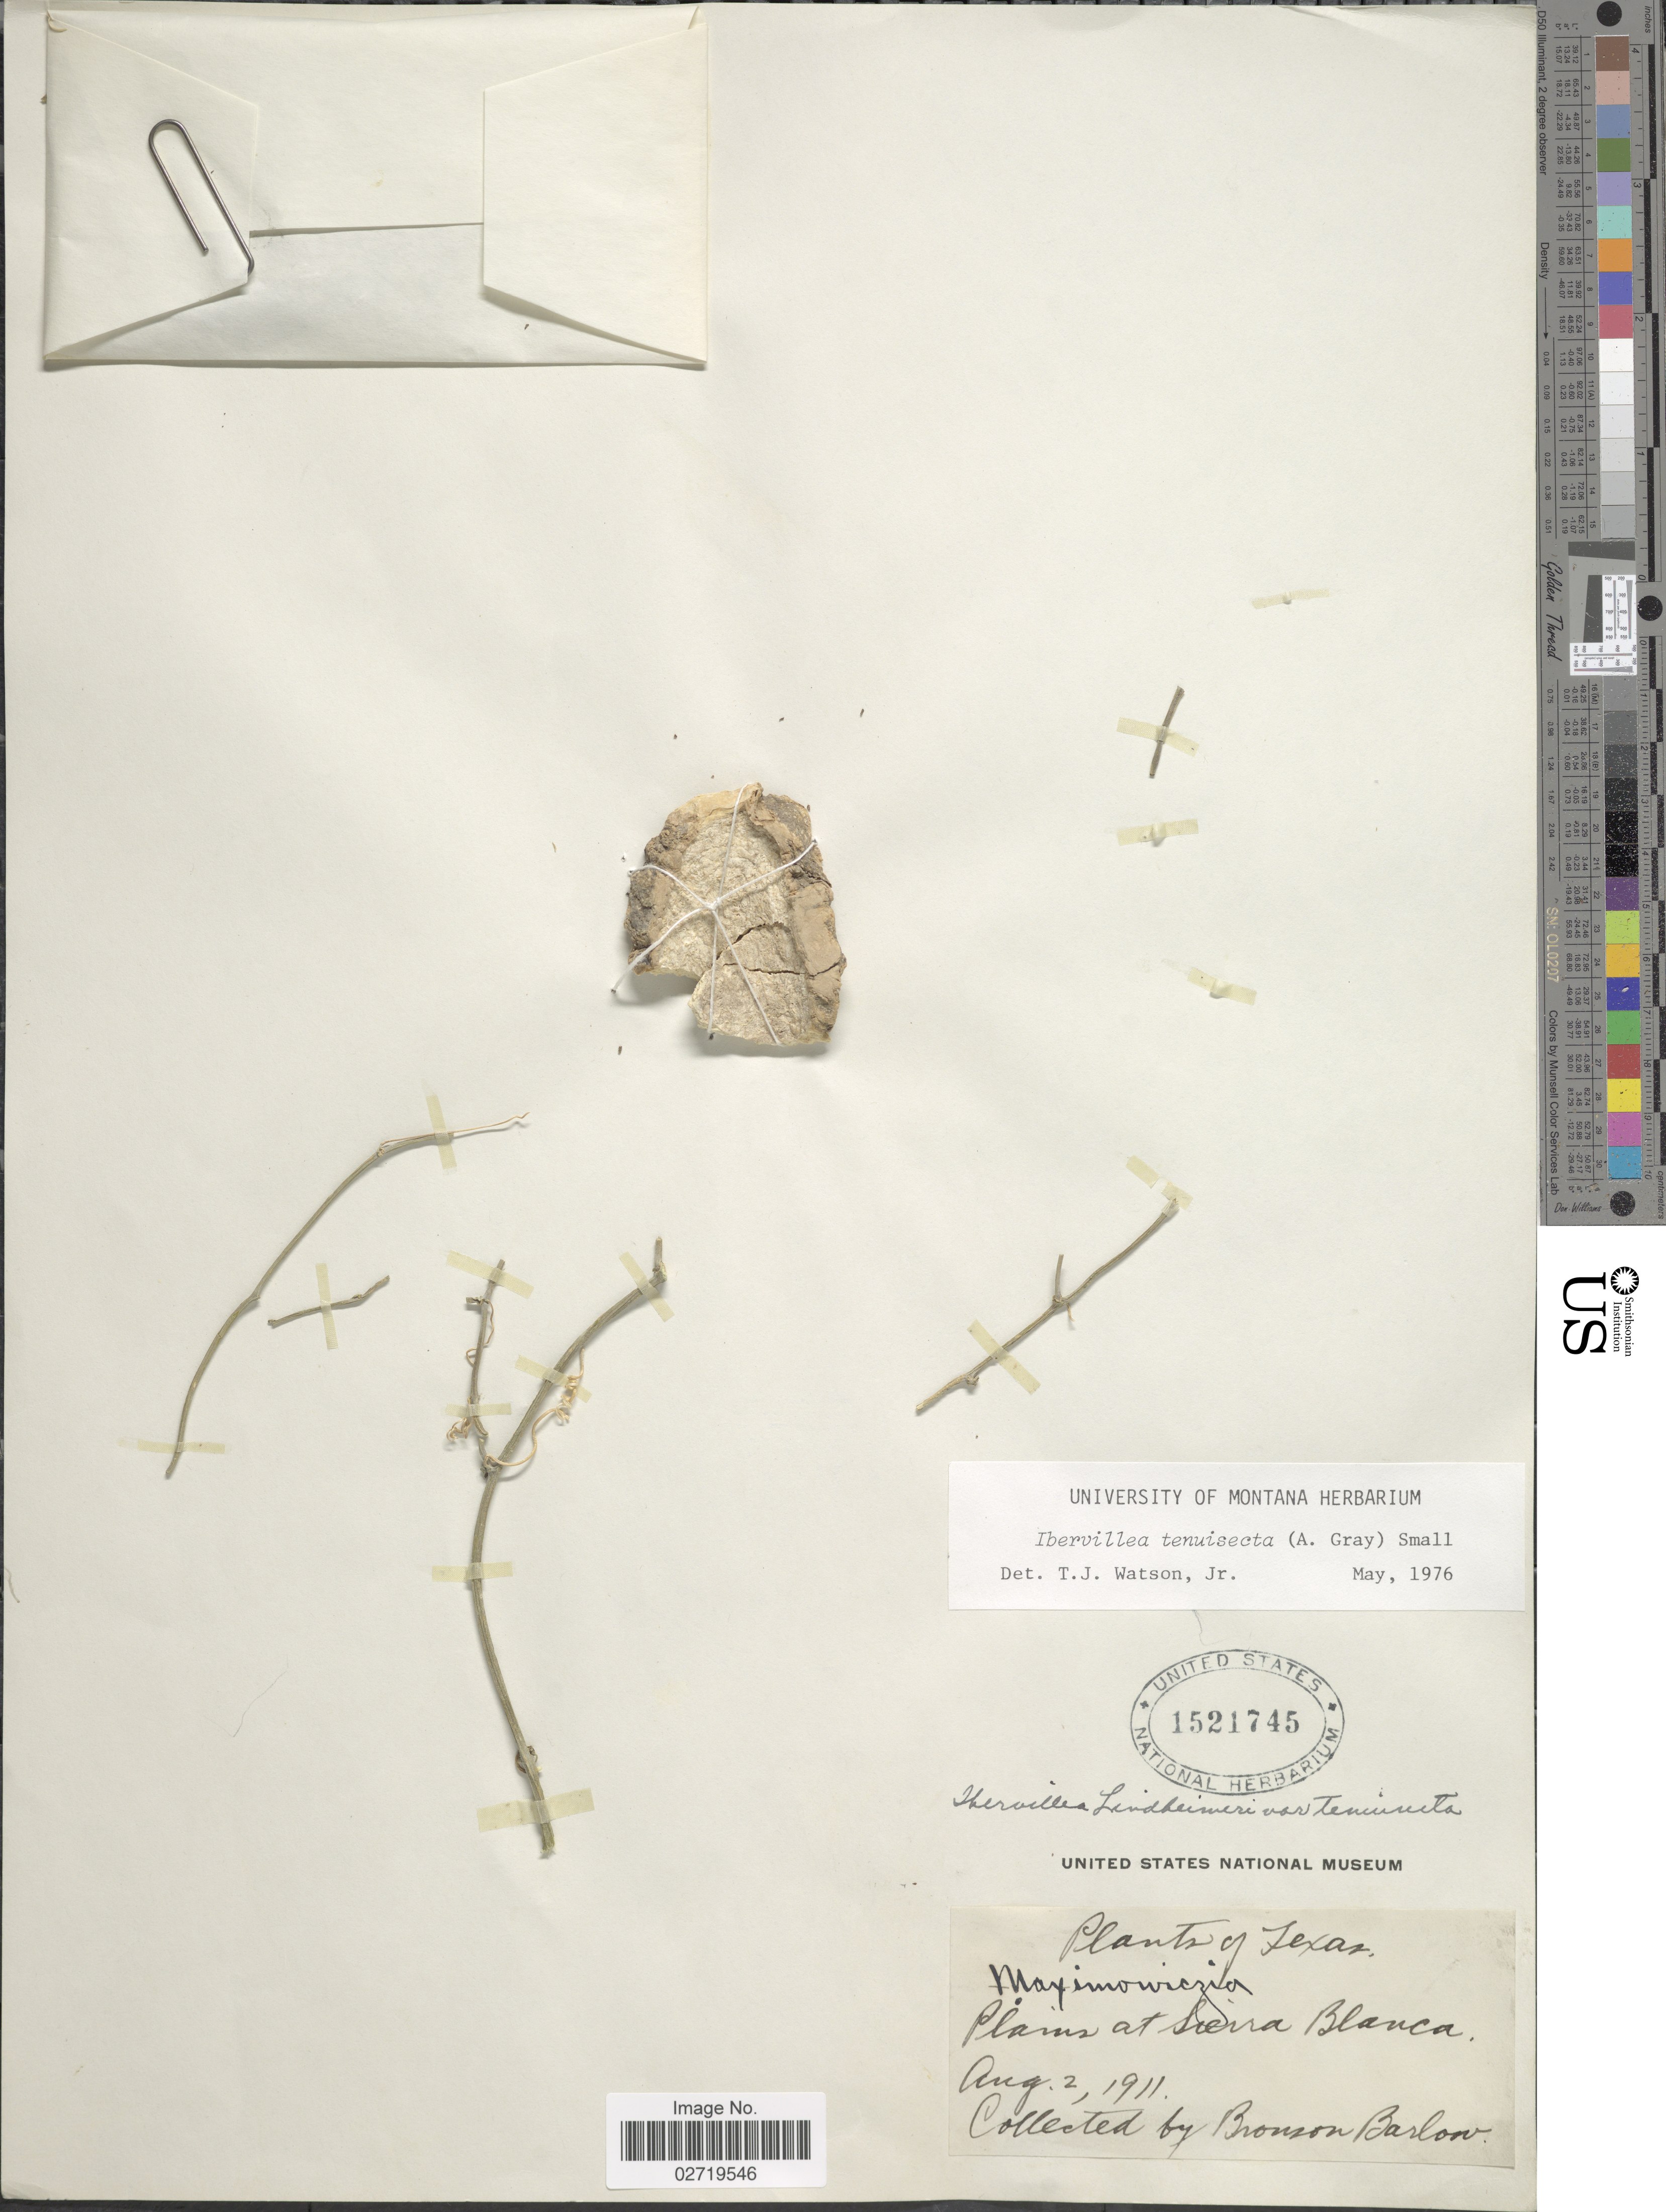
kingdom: Plantae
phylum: Tracheophyta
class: Magnoliopsida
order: Cucurbitales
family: Cucurbitaceae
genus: Ibervillea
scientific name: Ibervillea tenuisecta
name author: (A. Gray) Small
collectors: Barlow, B.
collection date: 1911-08-02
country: United States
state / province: Texas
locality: Plains at Sierra Blanca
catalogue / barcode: US 1521745